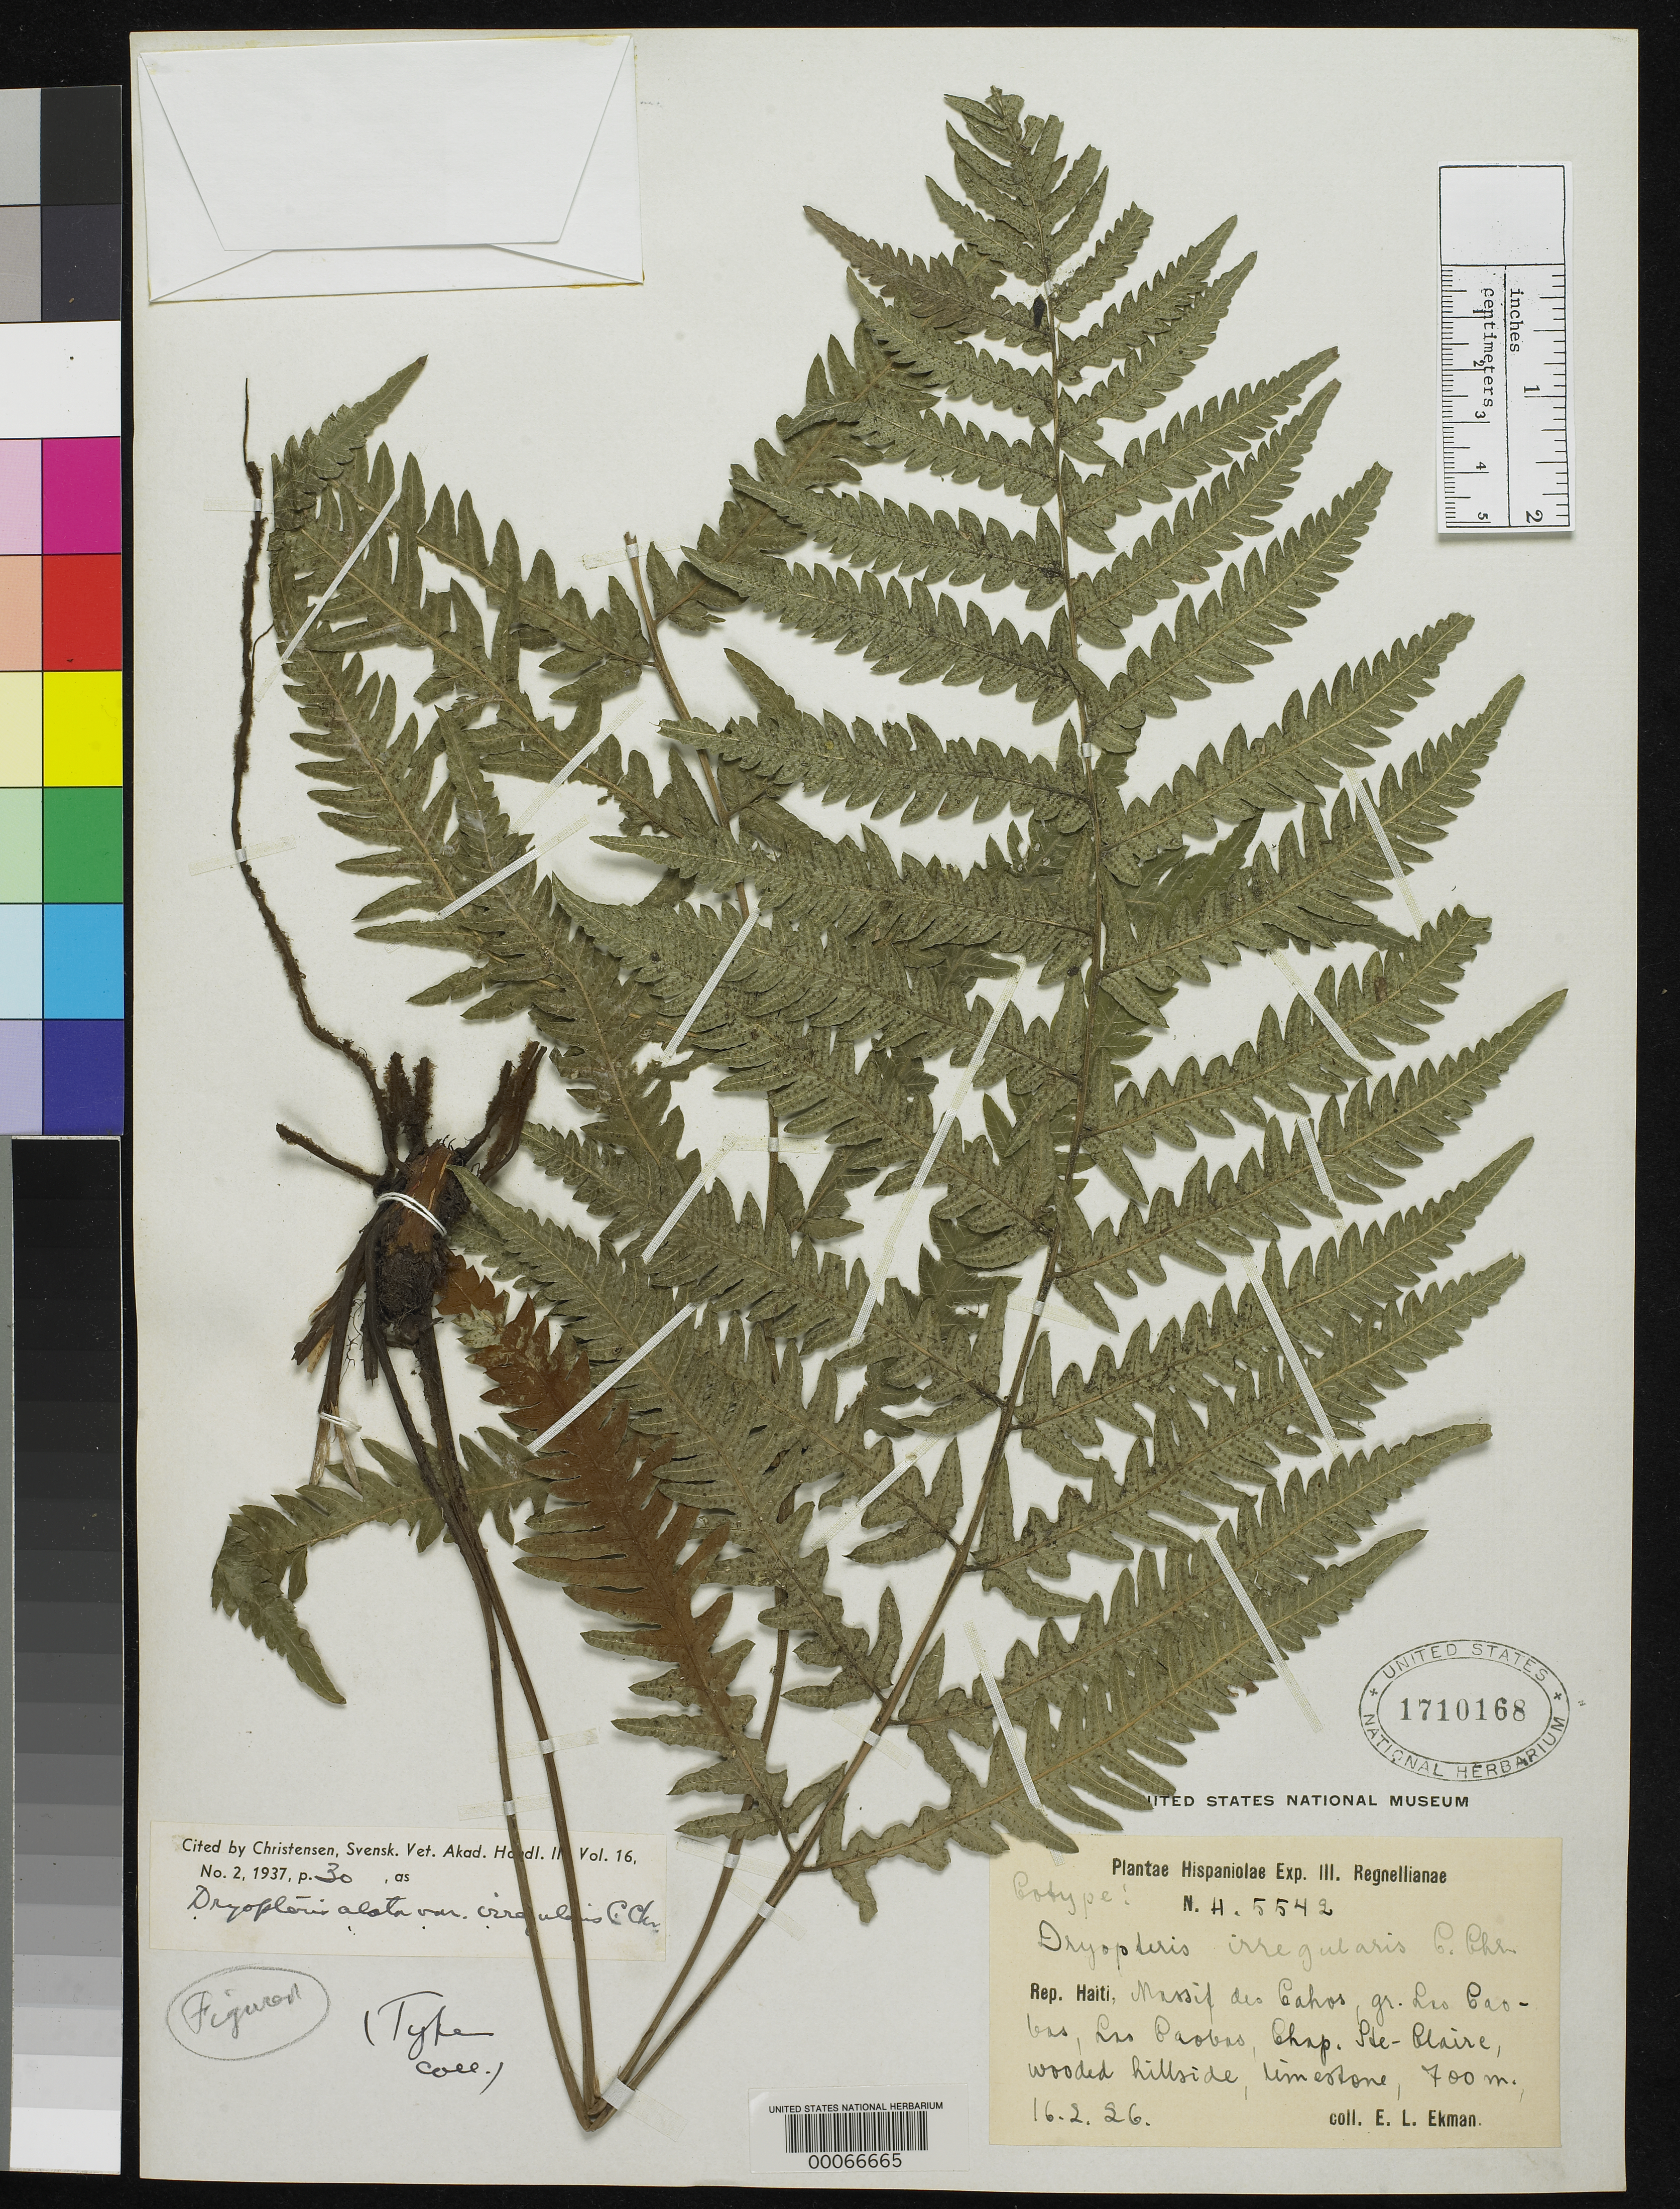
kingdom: Plantae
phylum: Tracheophyta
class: Polypodiopsida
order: Polypodiales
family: Dryopteridaceae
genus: Dryopteris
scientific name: Dryopteris alata var. irregularis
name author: C. Chr.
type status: Type Collection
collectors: E. L. Ekman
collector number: H5542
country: Haiti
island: Hispaniola Island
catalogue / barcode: US 1710168